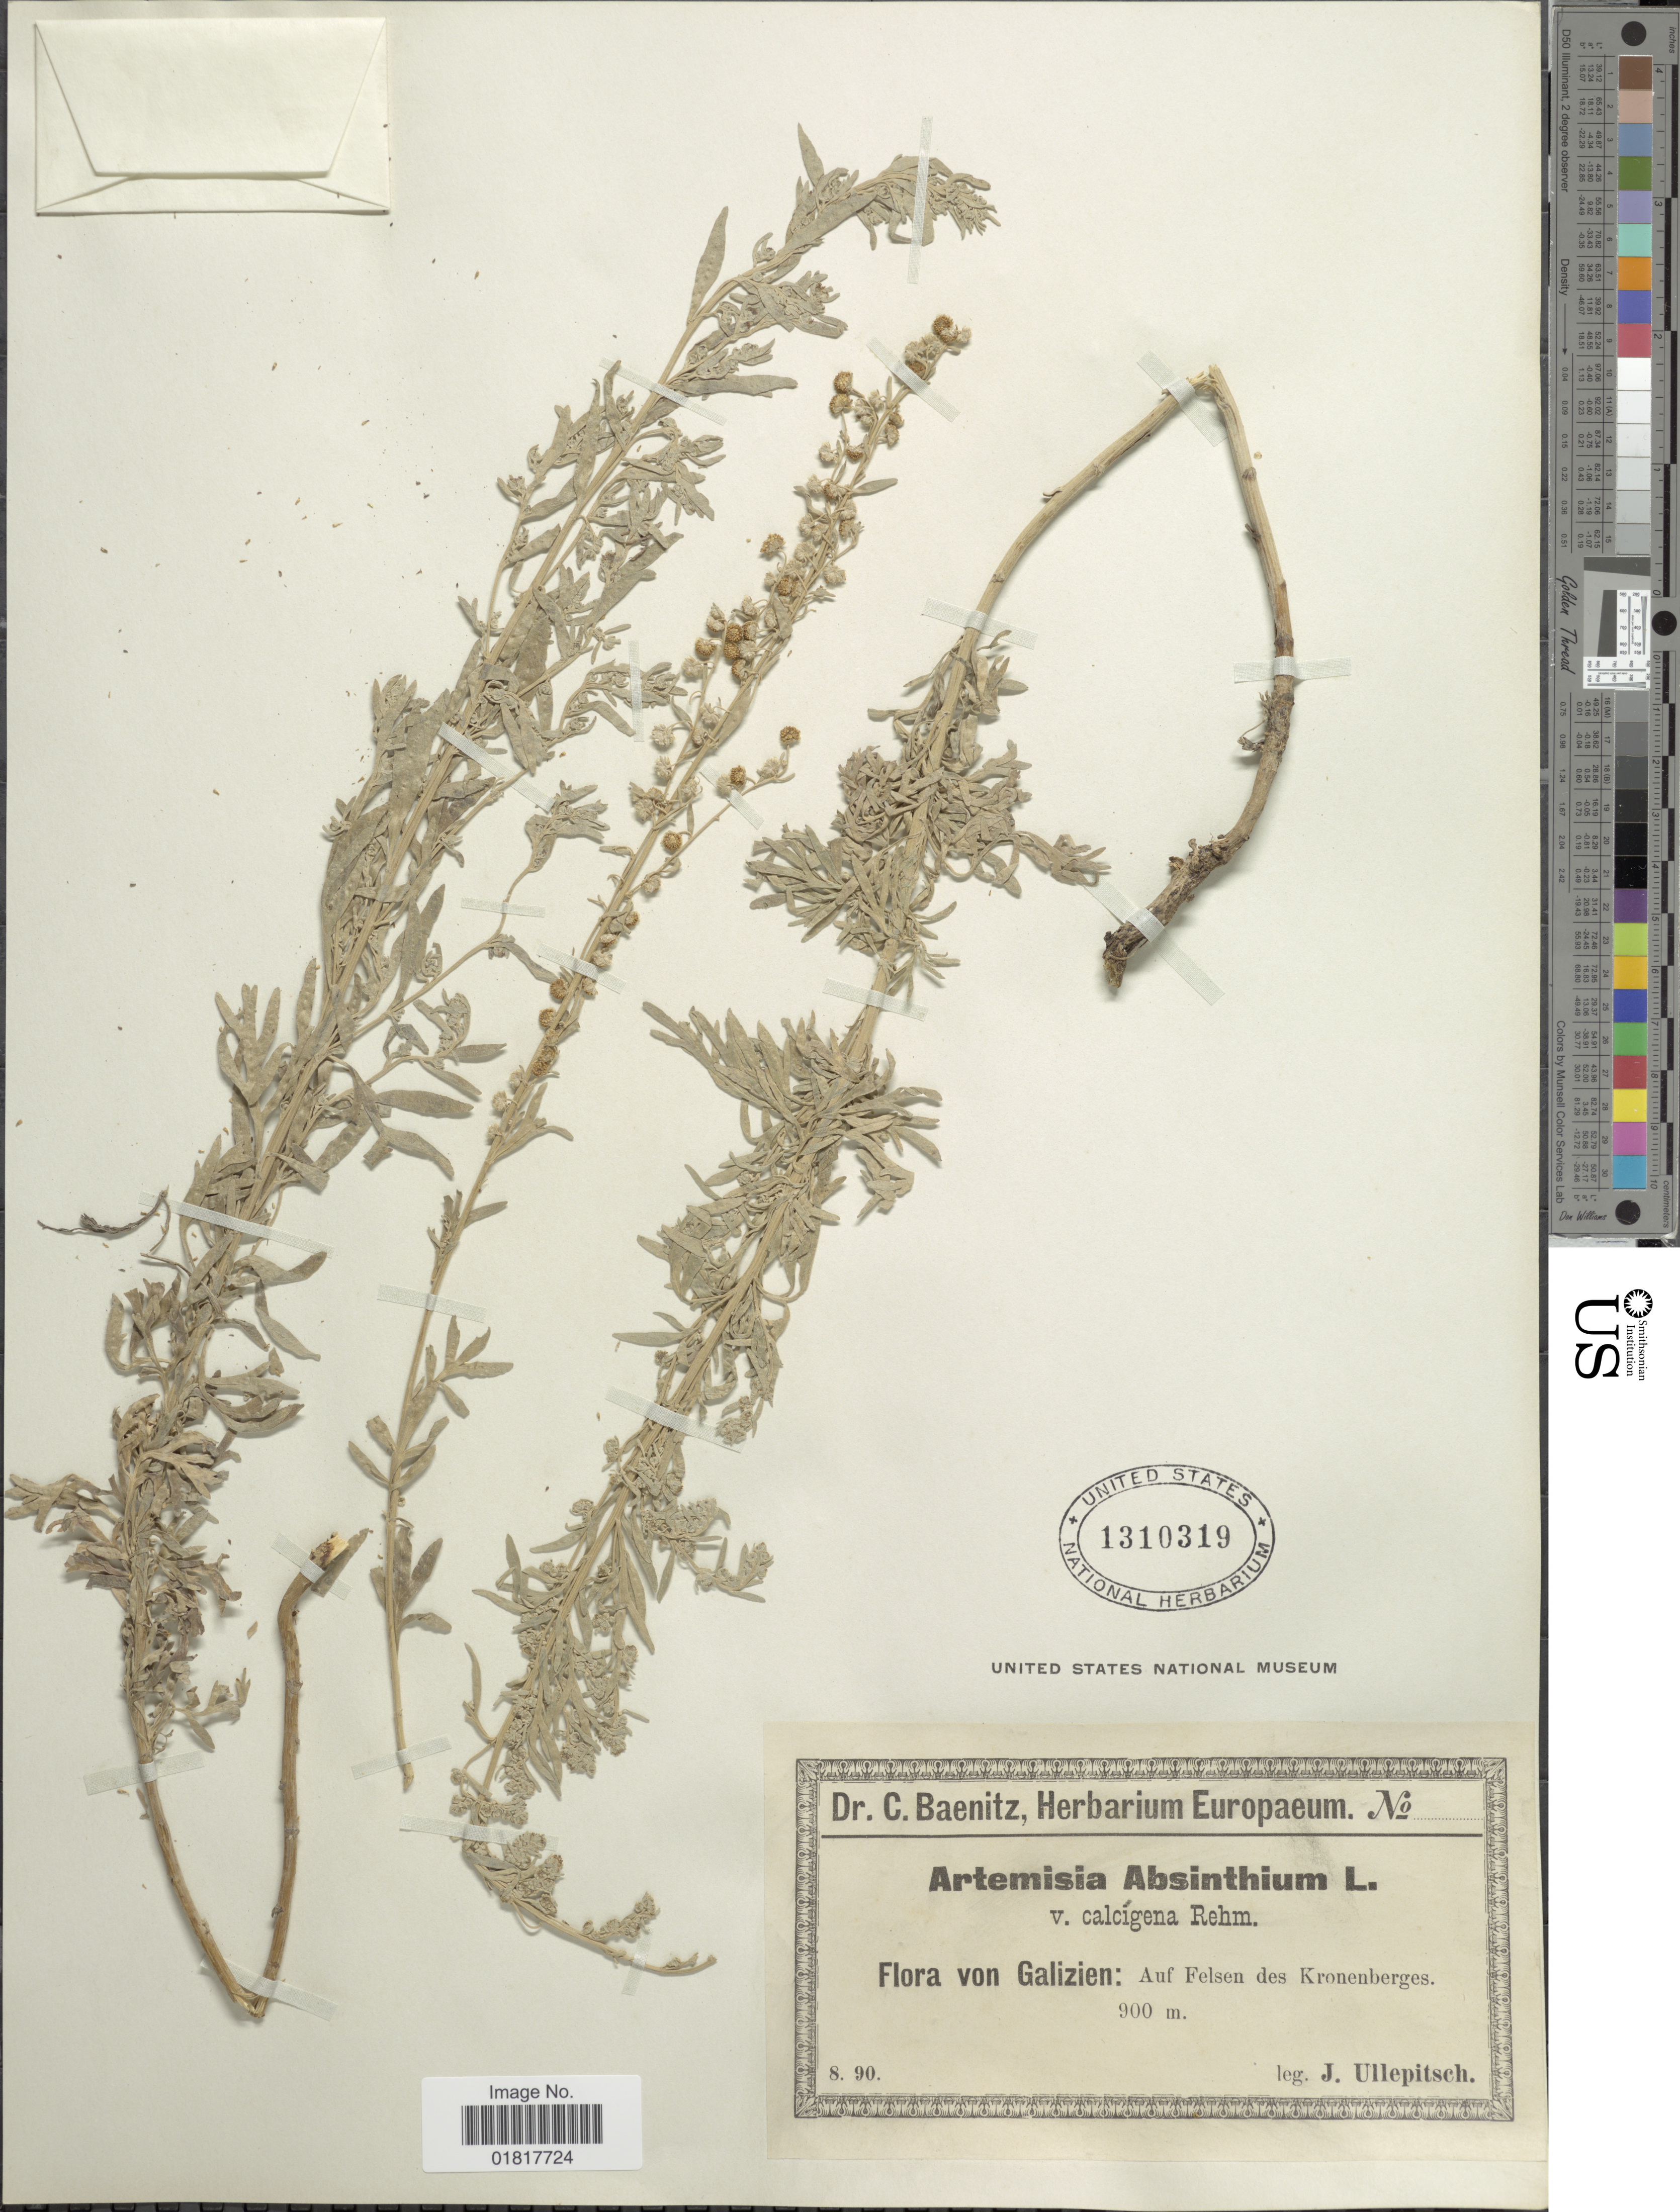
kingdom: Plantae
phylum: Tracheophyta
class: Magnoliopsida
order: Asterales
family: Asteraceae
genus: Artemisia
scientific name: Artemisia absinthium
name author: L.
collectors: J. Ullepitsch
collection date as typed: Transcribed d/m/y: /8/90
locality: Galizien: Auf felsen des Kronenberges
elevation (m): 900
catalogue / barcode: US 1310319